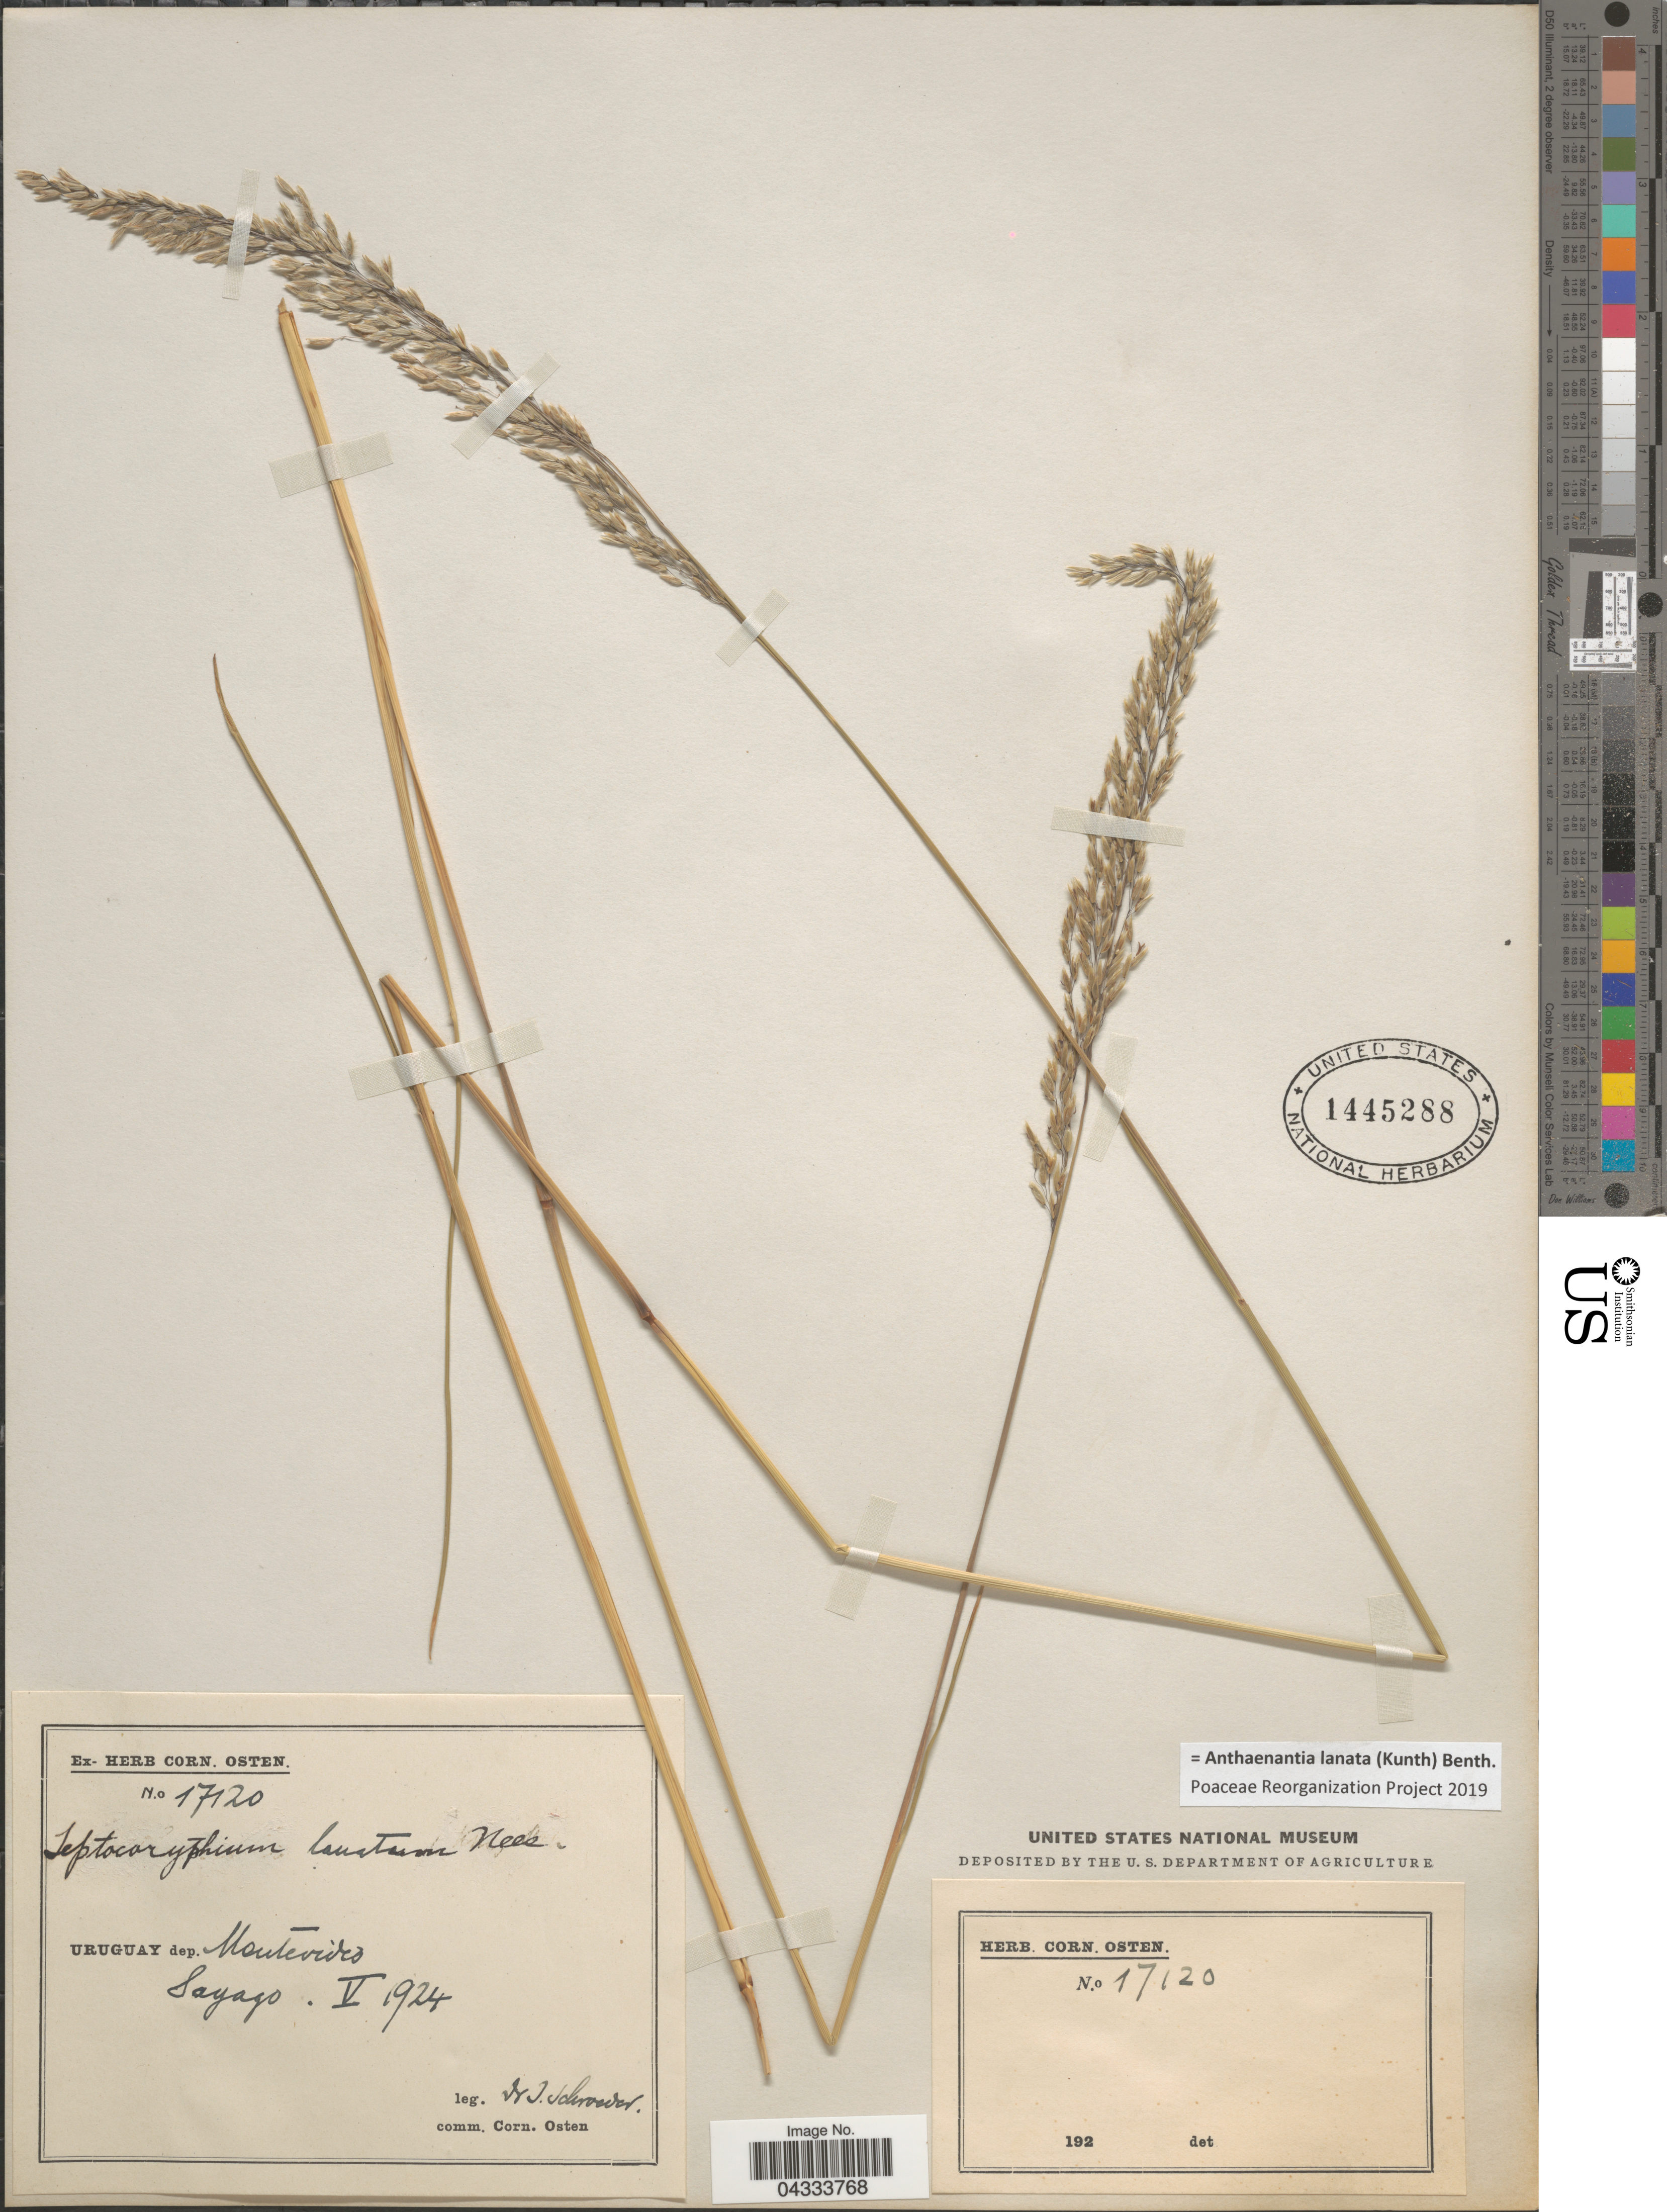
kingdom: Plantae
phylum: Tracheophyta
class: Liliopsida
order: Poales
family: Poaceae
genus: Anthaenantia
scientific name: Anthaenantia lanata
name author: (Kunth) Benth.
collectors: J. Schroeder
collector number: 17120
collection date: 1924-05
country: Uruguay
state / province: Montevideo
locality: Dep. Montevideo. Sayago.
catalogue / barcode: US 1445288